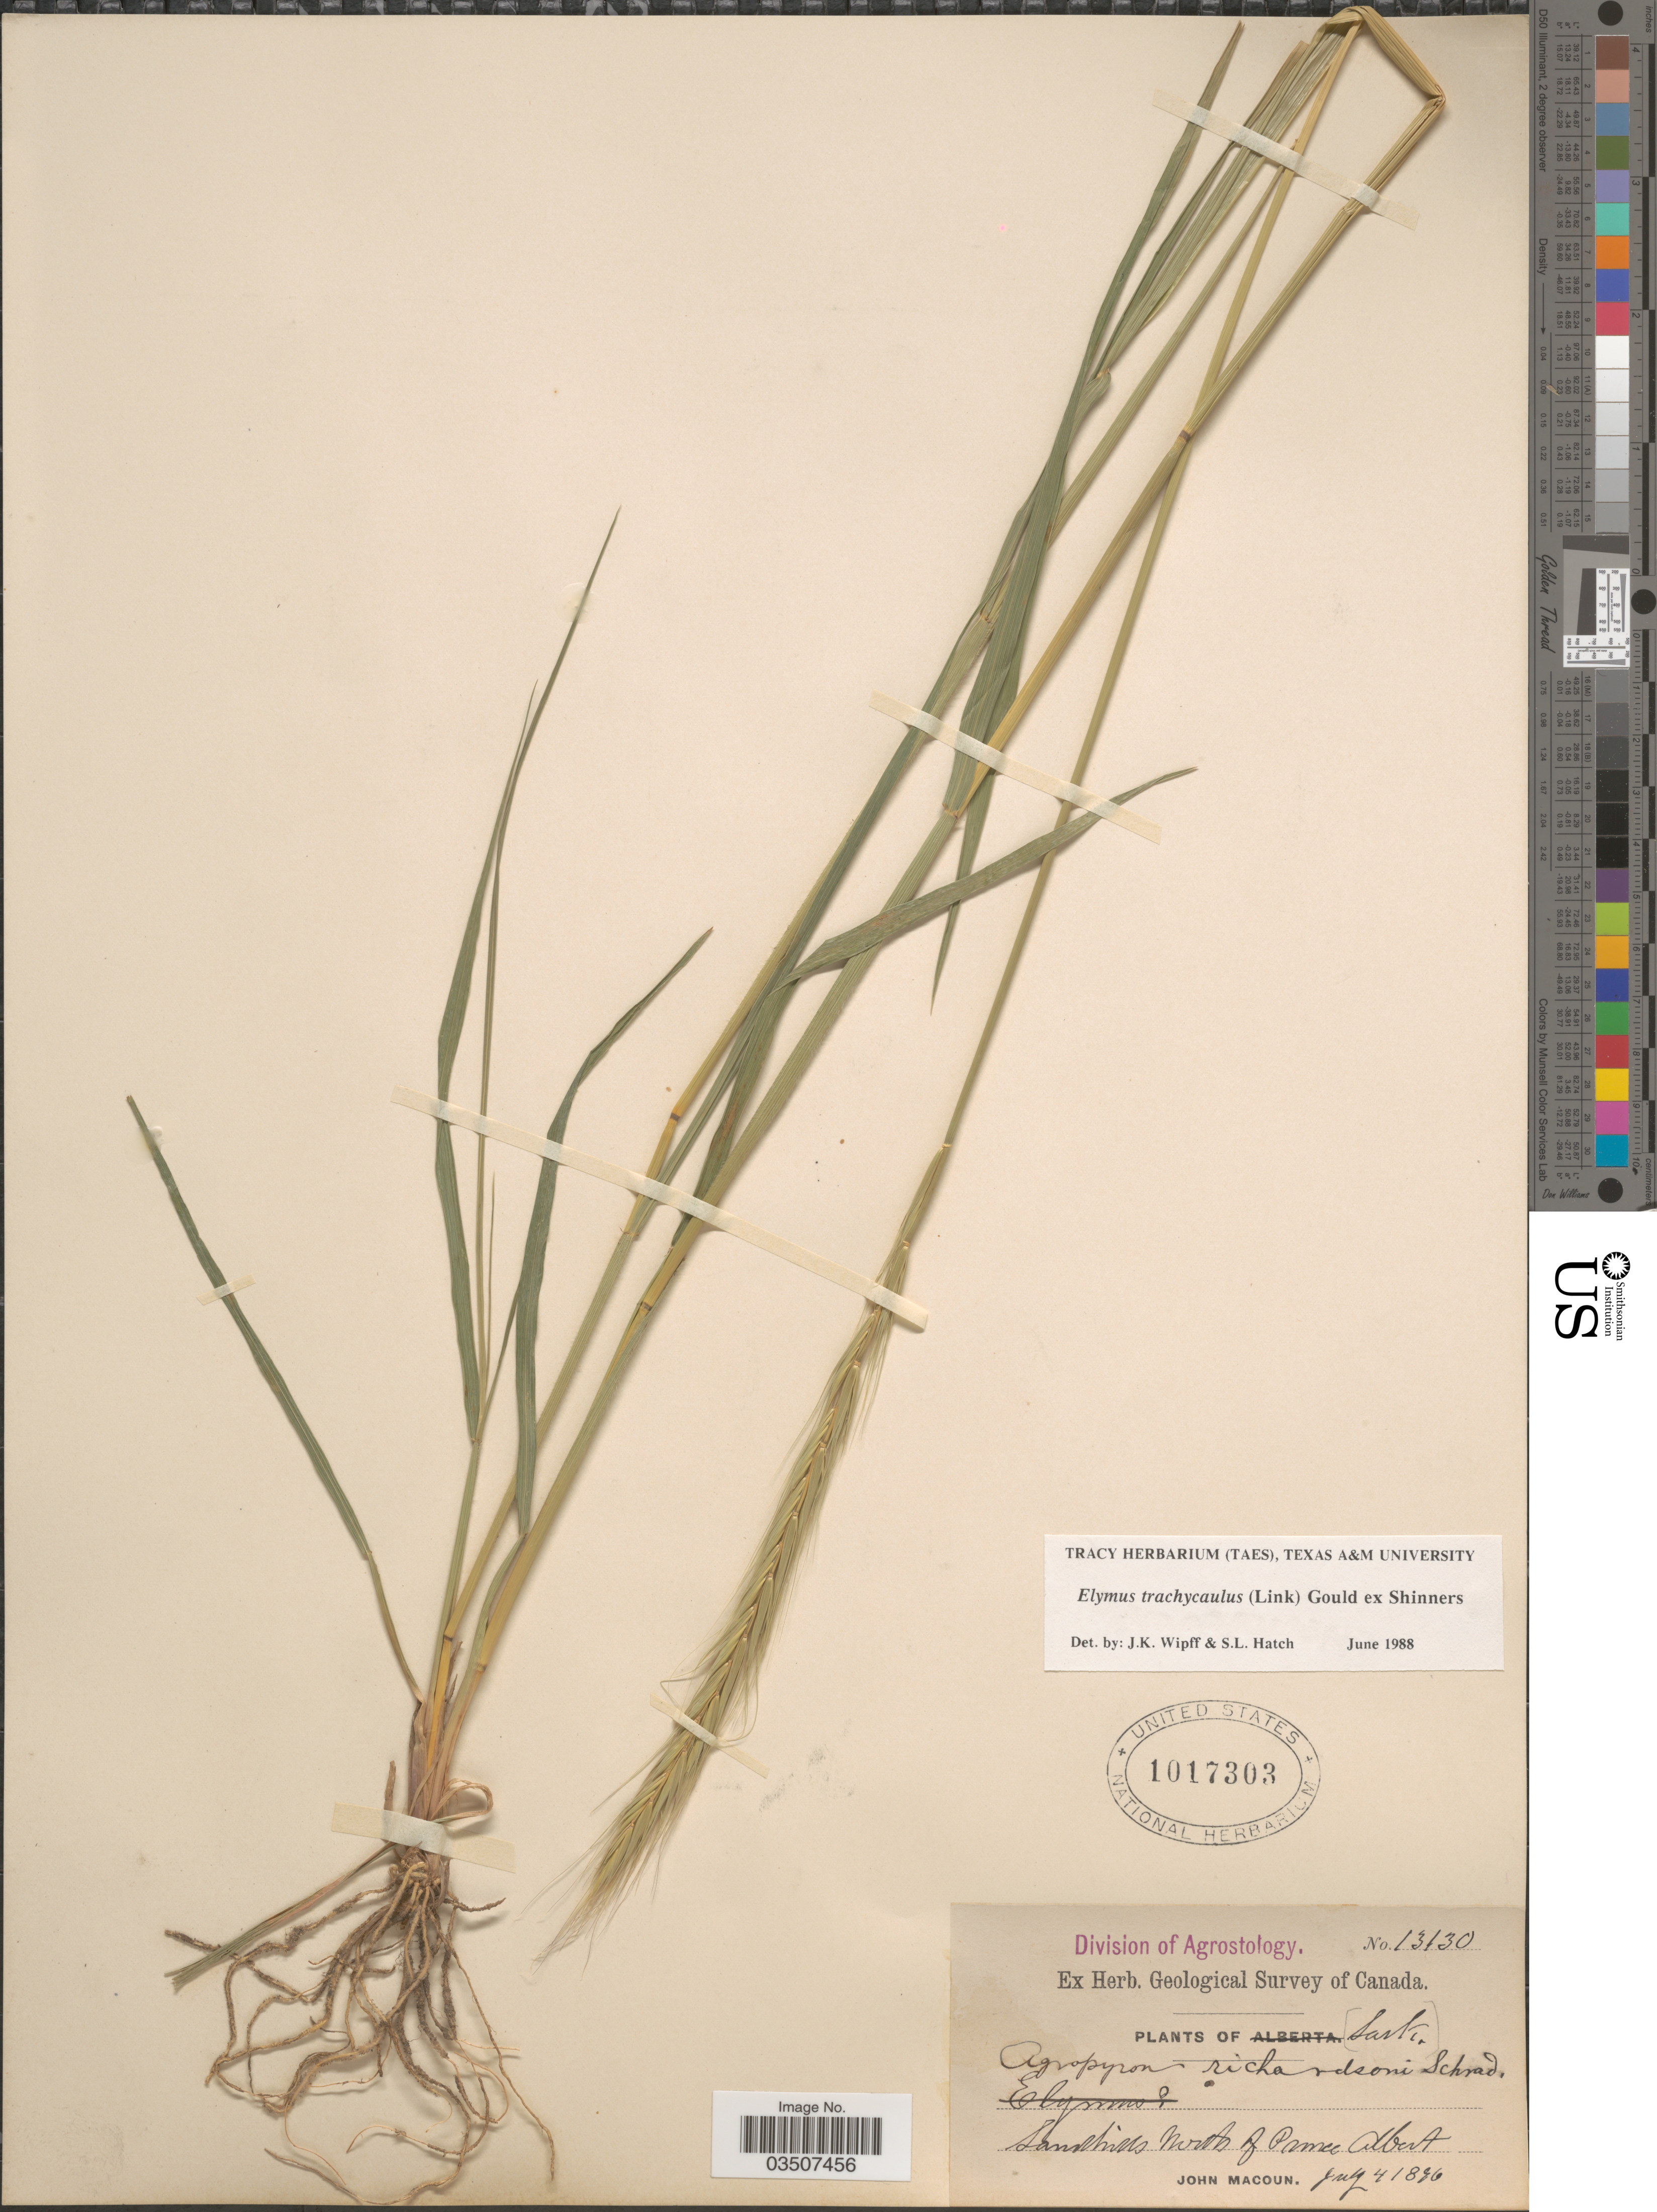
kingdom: Plantae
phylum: Tracheophyta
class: Liliopsida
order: Poales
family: Poaceae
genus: Elymus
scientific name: Elymus trachycaulus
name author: (Link) Gould ex Shinners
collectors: J. Macoun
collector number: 13130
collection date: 1896-07-04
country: Canada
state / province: Saskatchewan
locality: Geological Survey of Canada. Sandhills north of Prince Albert.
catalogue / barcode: US 1017303